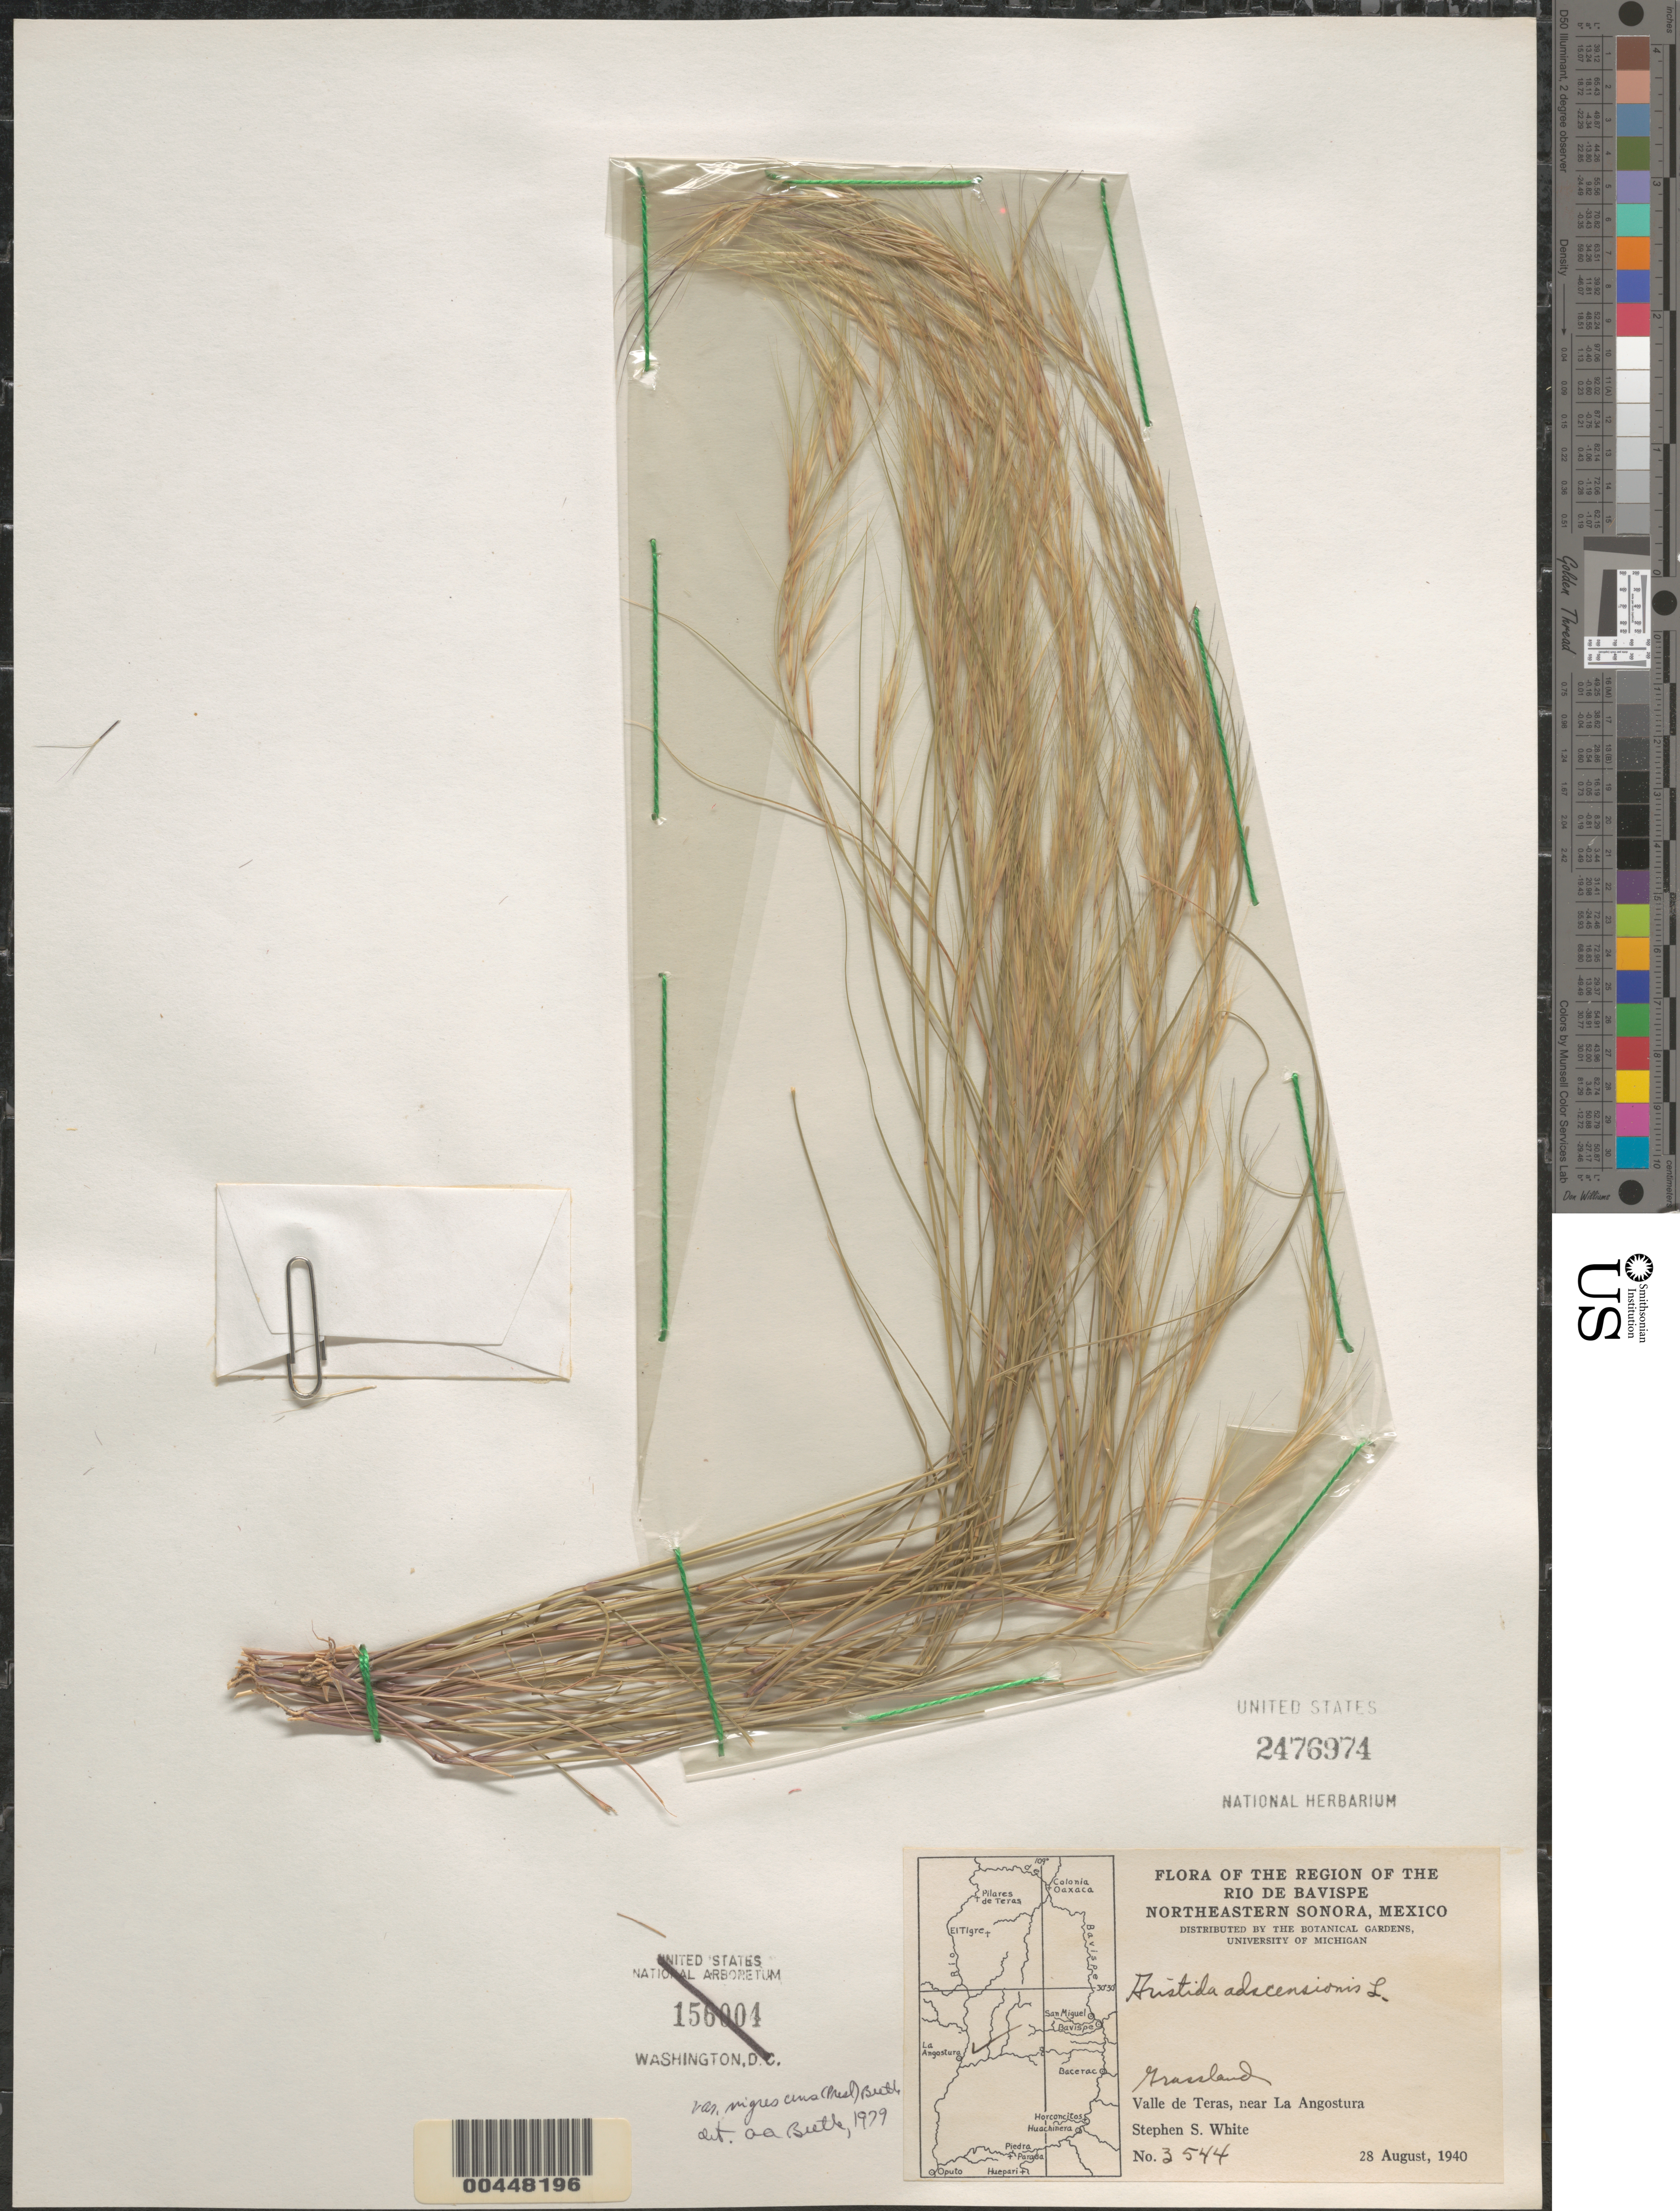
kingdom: Plantae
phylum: Tracheophyta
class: Liliopsida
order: Poales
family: Poaceae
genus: Aristida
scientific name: Aristida adscensionis var. nigrescens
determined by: Beetle, O. A.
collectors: S. S. White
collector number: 3544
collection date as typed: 28 Aug 1940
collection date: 1940-08-28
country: Mexico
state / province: Sonora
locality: Region of the Rio de Bavispe, NE Sonora, Valle de Teras, near La Angostura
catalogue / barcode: US 2476974